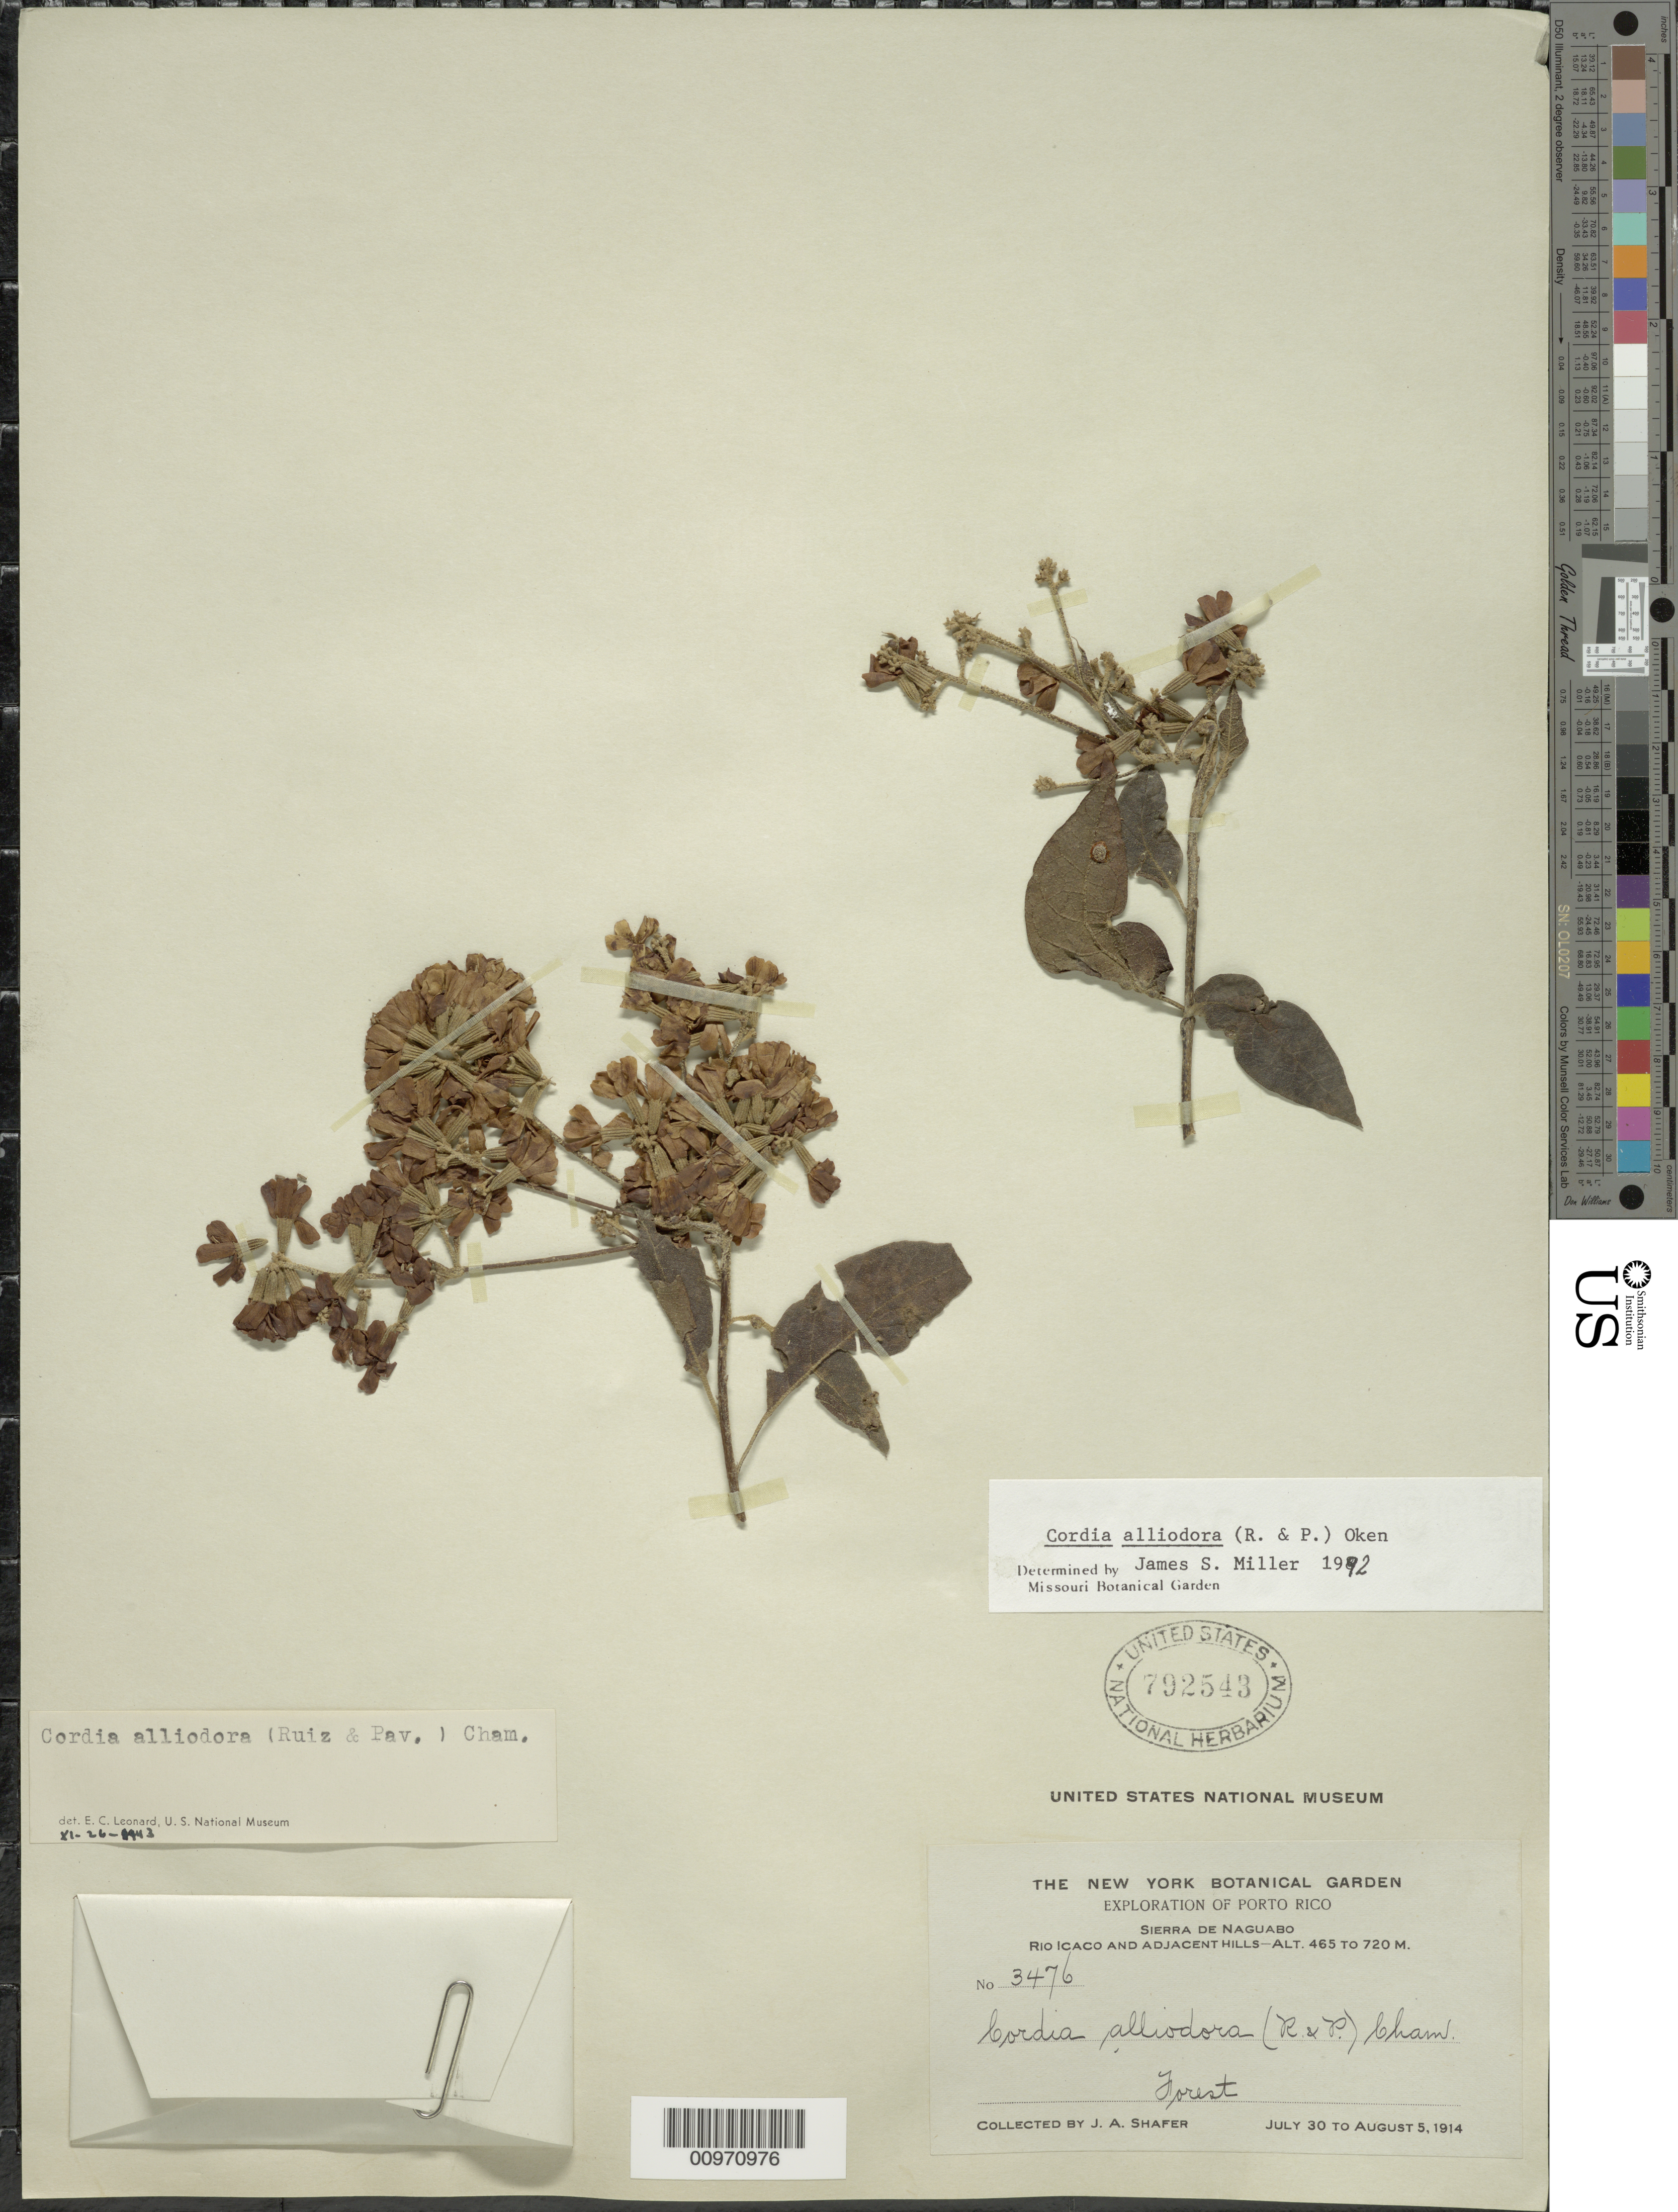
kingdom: Plantae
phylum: Tracheophyta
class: Magnoliopsida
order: Boraginales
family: Cordiaceae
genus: Cordia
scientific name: Cordia alliodora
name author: (Ruiz & Pav.) Oken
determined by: Miller, James S., (MO), Missouri Botanical Garden (UNITED STATES)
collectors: J. A. Shafer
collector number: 3476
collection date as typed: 30 Jul 1914 to 05 Aug 1914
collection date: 1914-07-30/1914-08-05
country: Puerto Rico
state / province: Naguabo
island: Puerto Rico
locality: Sierra de Naguabo, Rio Icaco and adjacent hills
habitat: Forest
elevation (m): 465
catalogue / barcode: US 792543